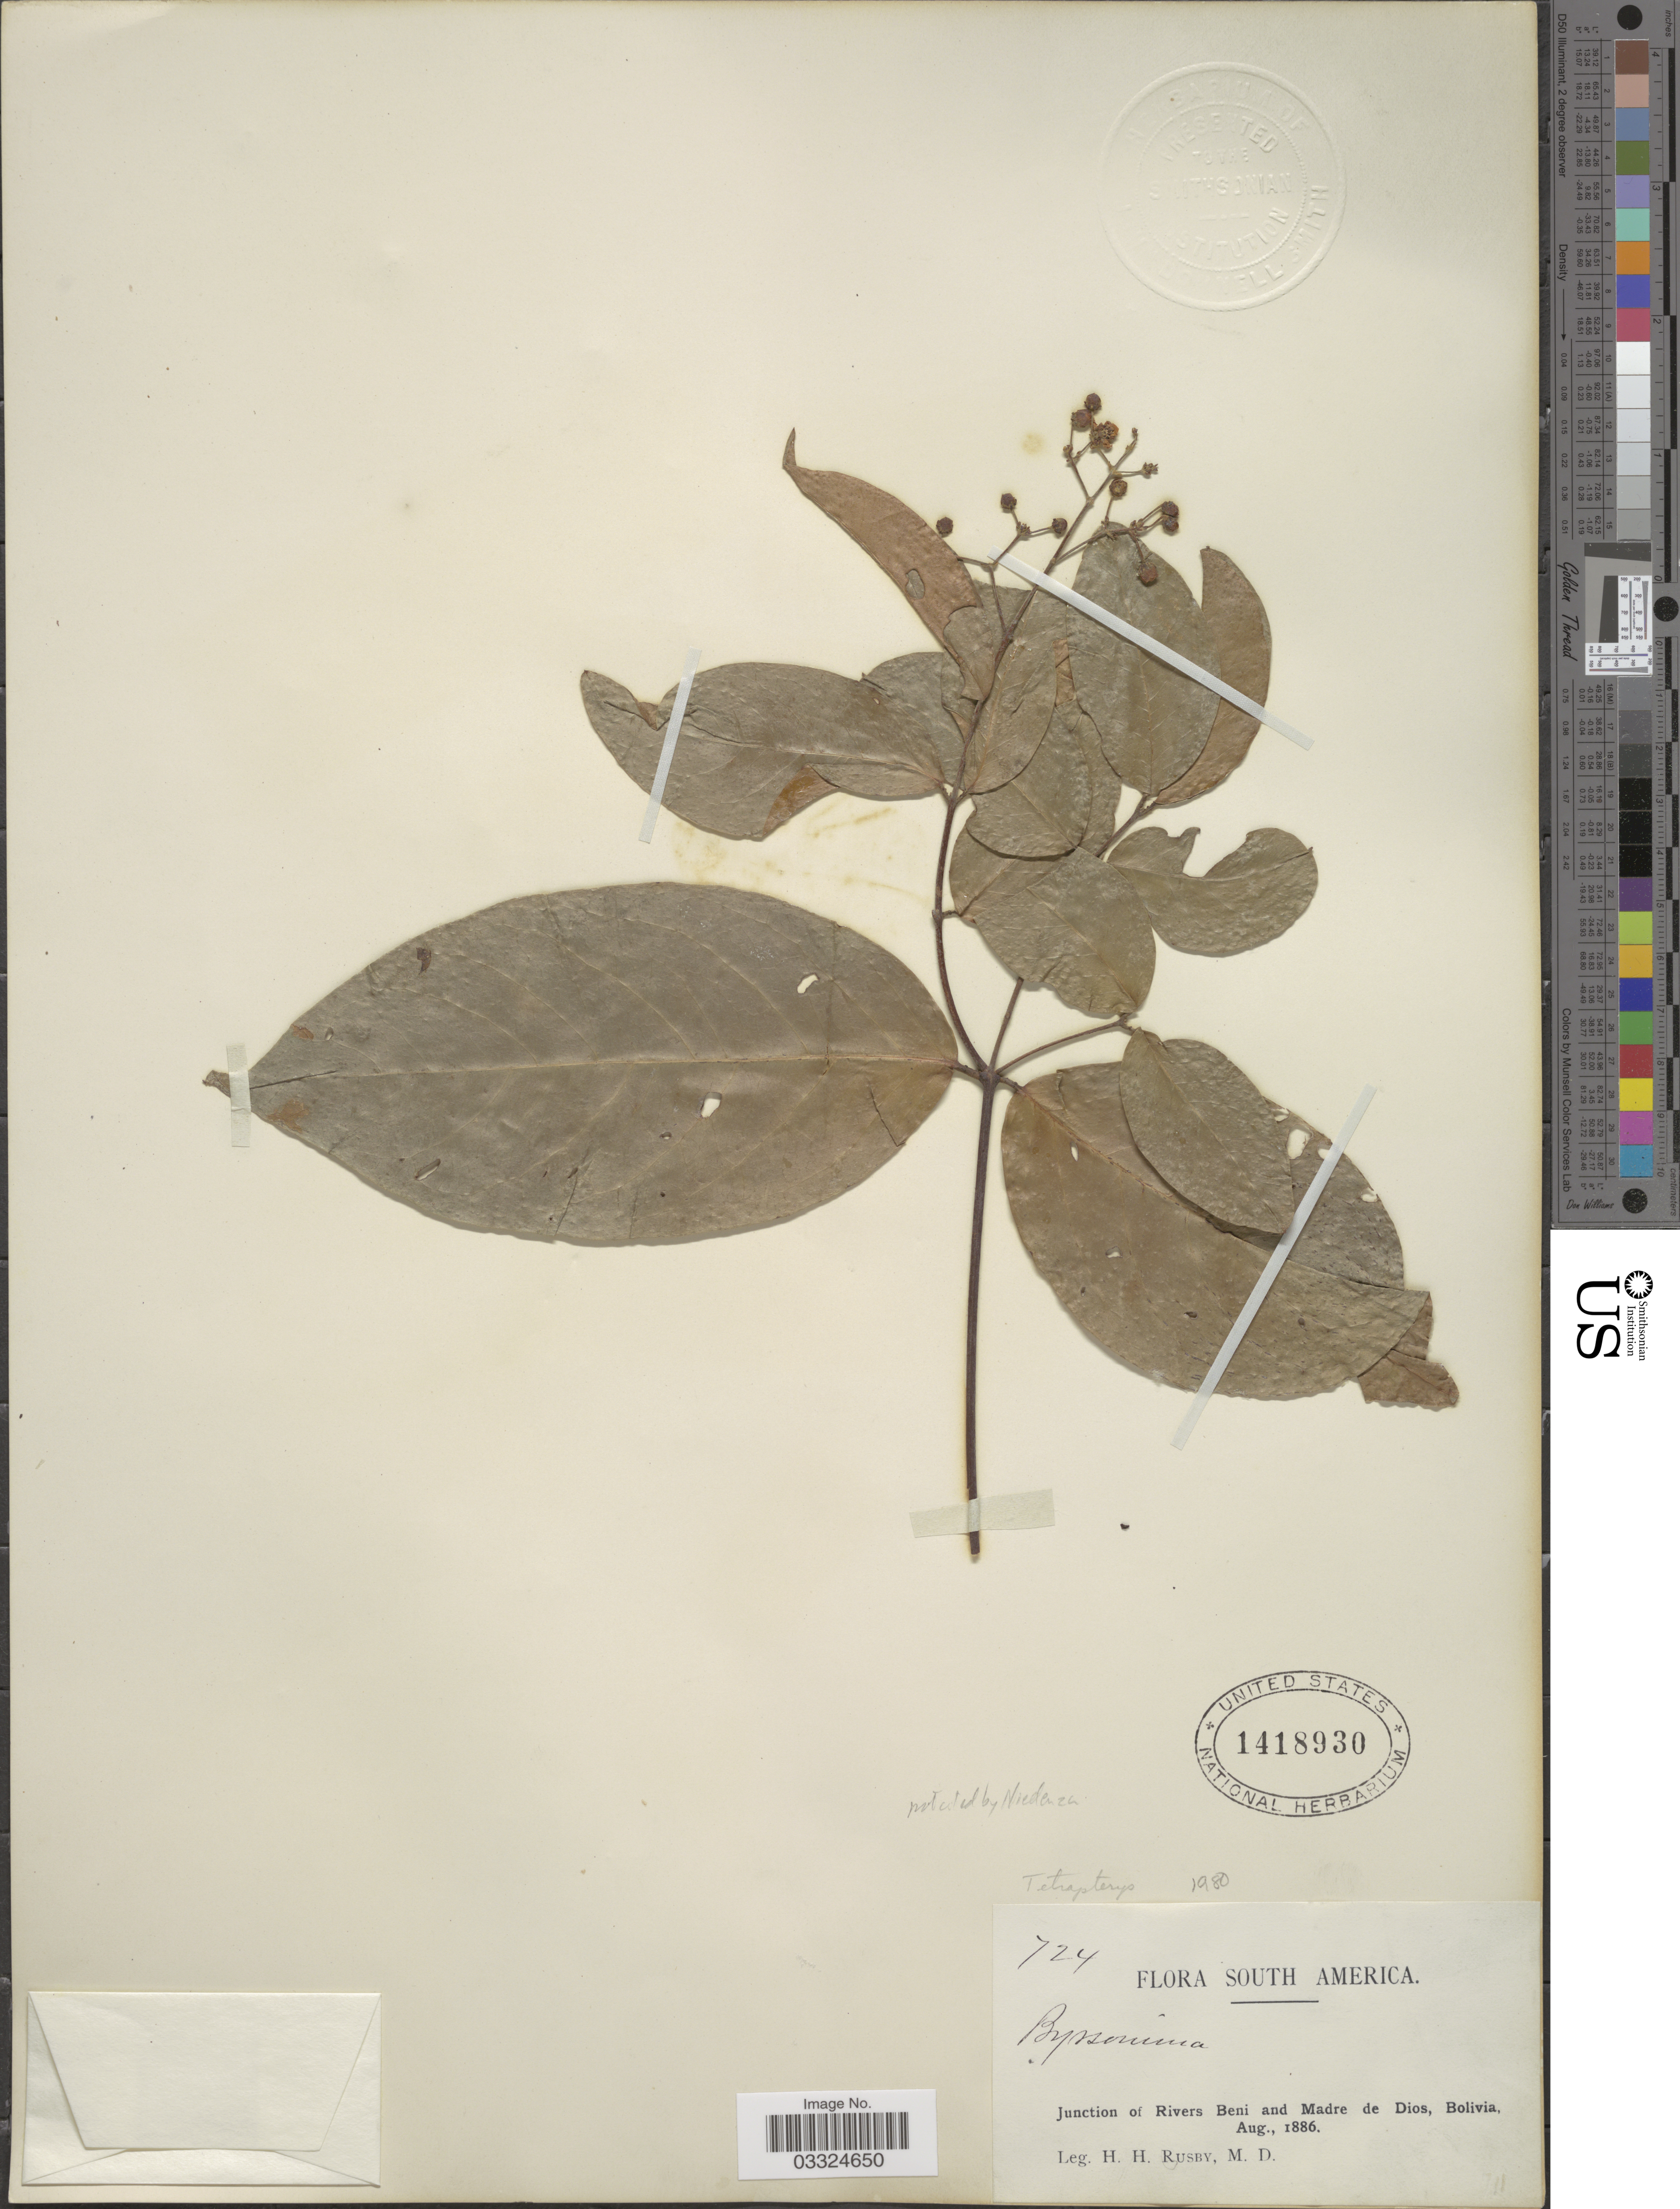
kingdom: Plantae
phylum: Tracheophyta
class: Magnoliopsida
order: Malpighiales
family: Malpighiaceae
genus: Tetrapterys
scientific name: Tetrapterys sp.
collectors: H. H. Rusby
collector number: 724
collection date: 1886-08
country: Bolivia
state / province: Beni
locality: Junction of Rivers Beni and Madre de Dios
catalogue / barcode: US 1418930